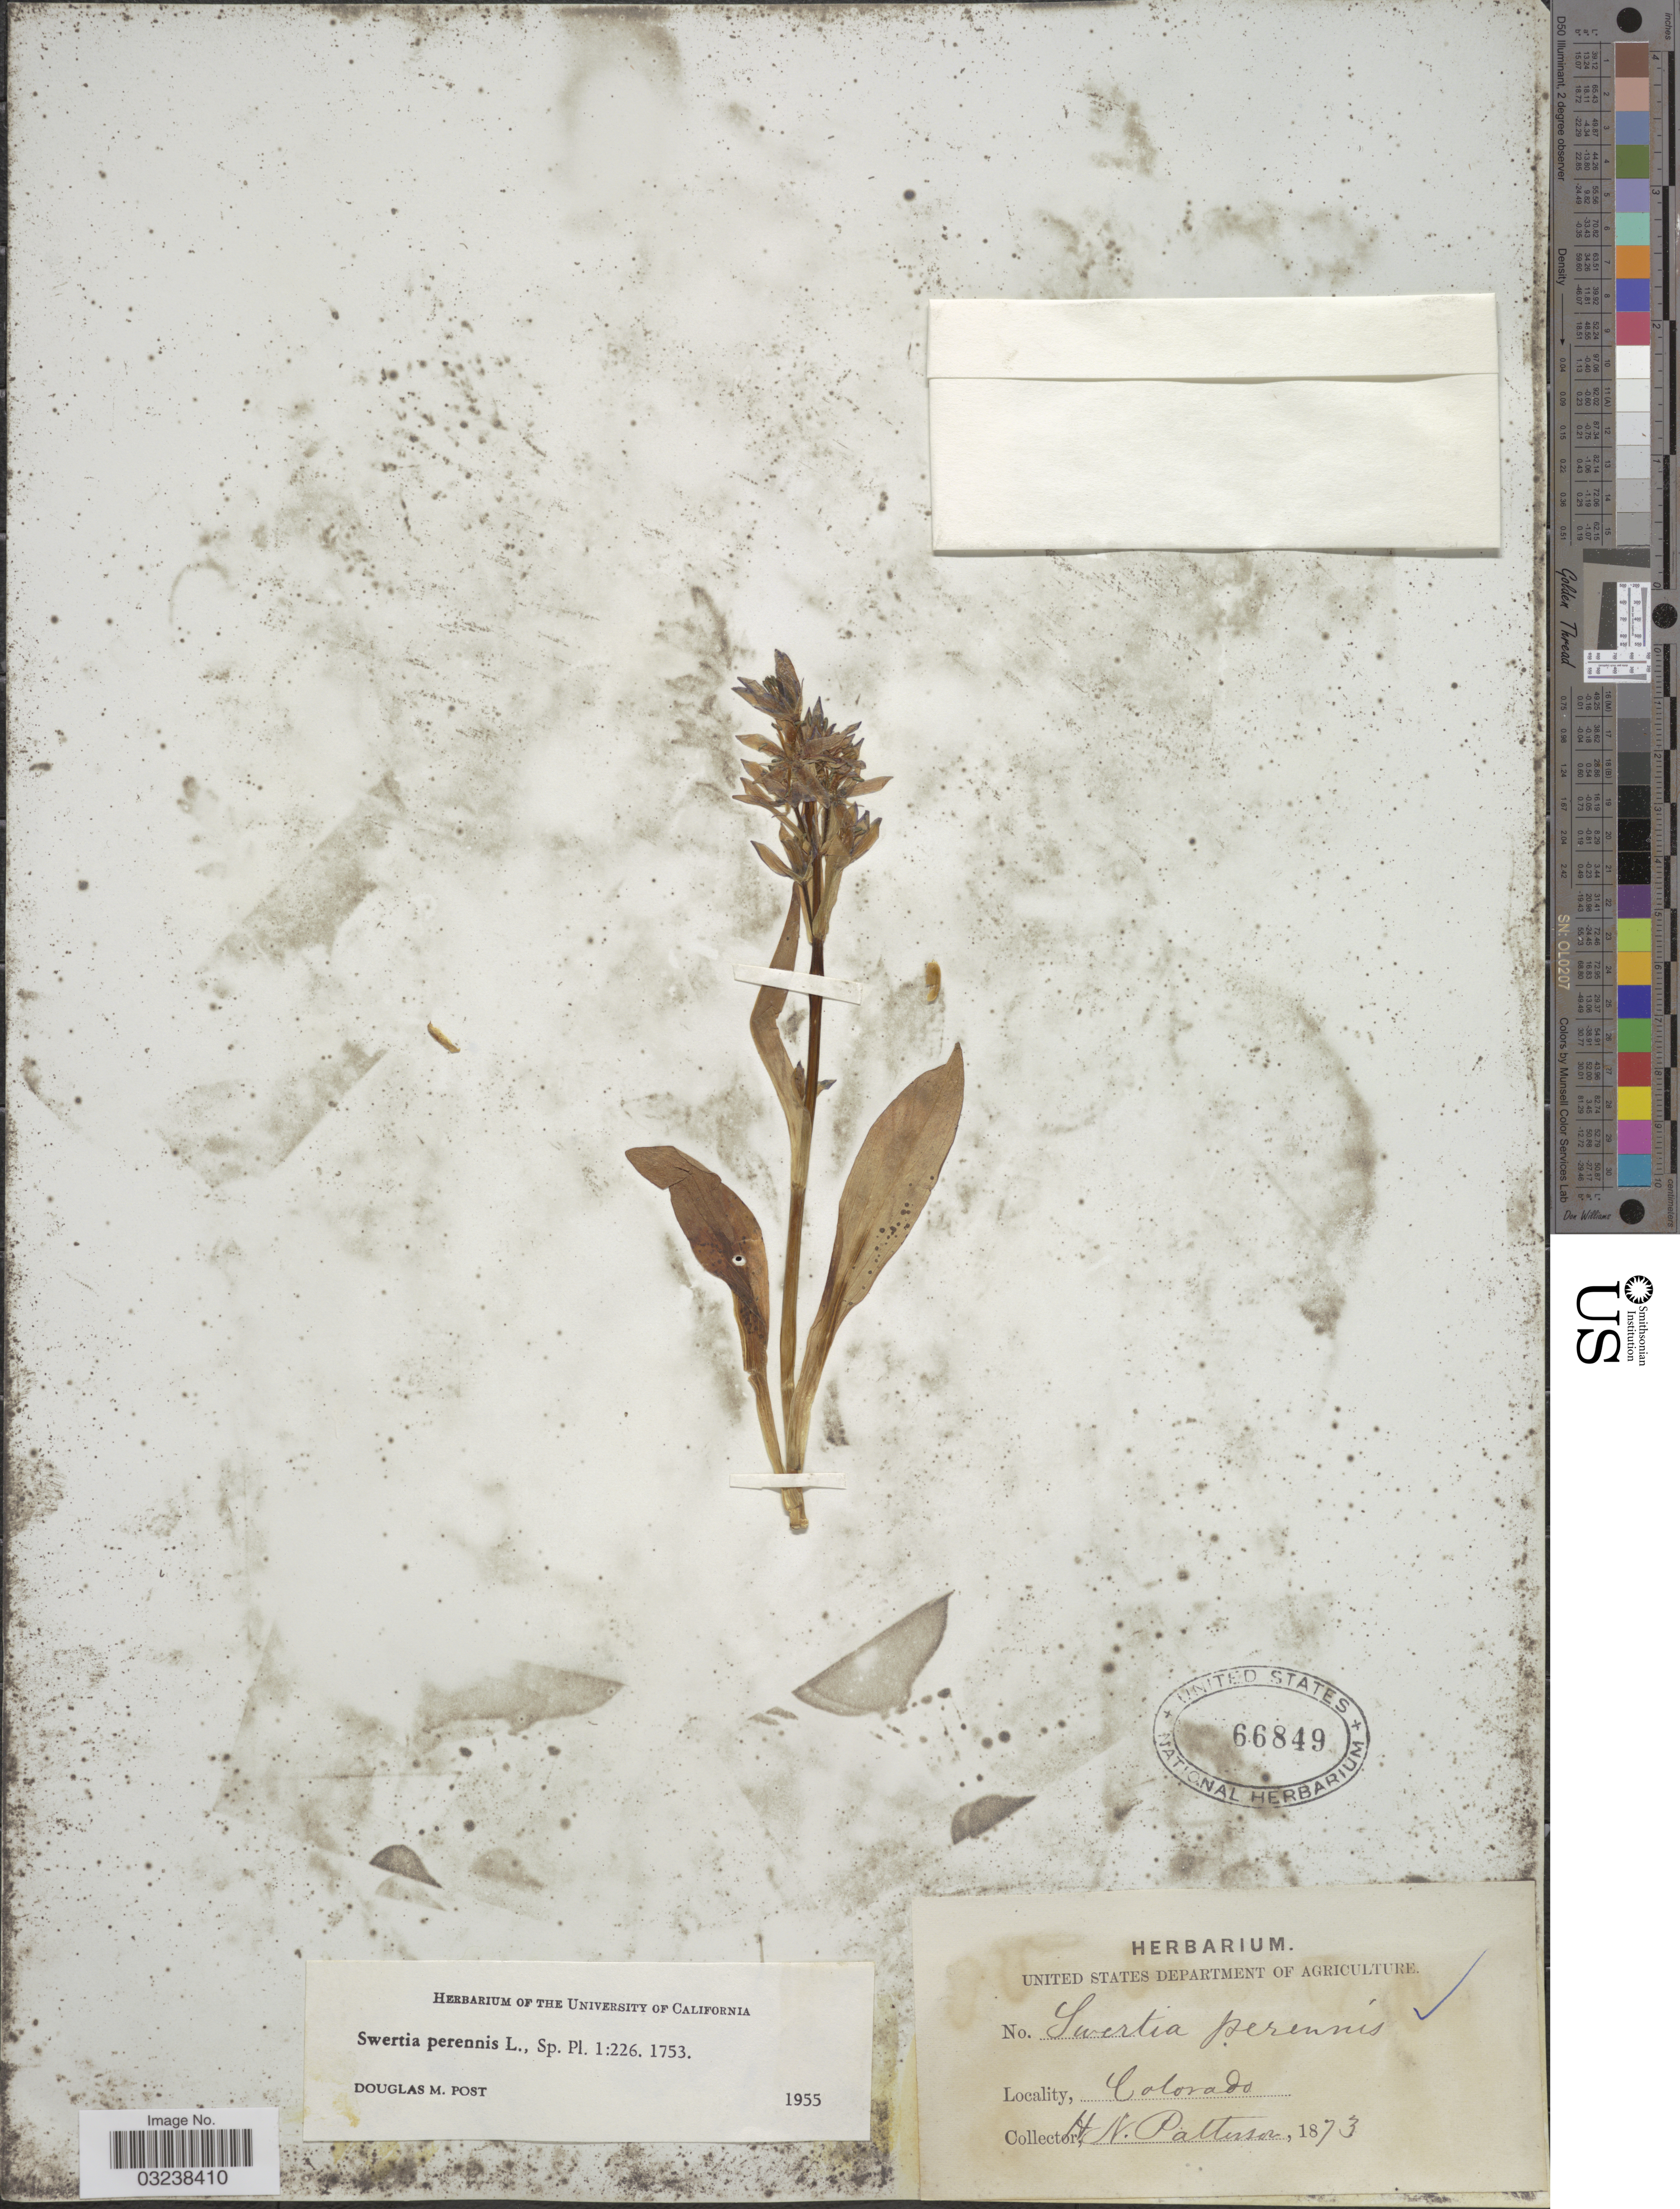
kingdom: Plantae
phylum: Tracheophyta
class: Magnoliopsida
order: Gentianales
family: Gentianaceae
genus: Swertia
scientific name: Swertia perennis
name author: L.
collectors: H. N. Patterson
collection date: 1873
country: United States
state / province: Colorado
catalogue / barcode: US 66849